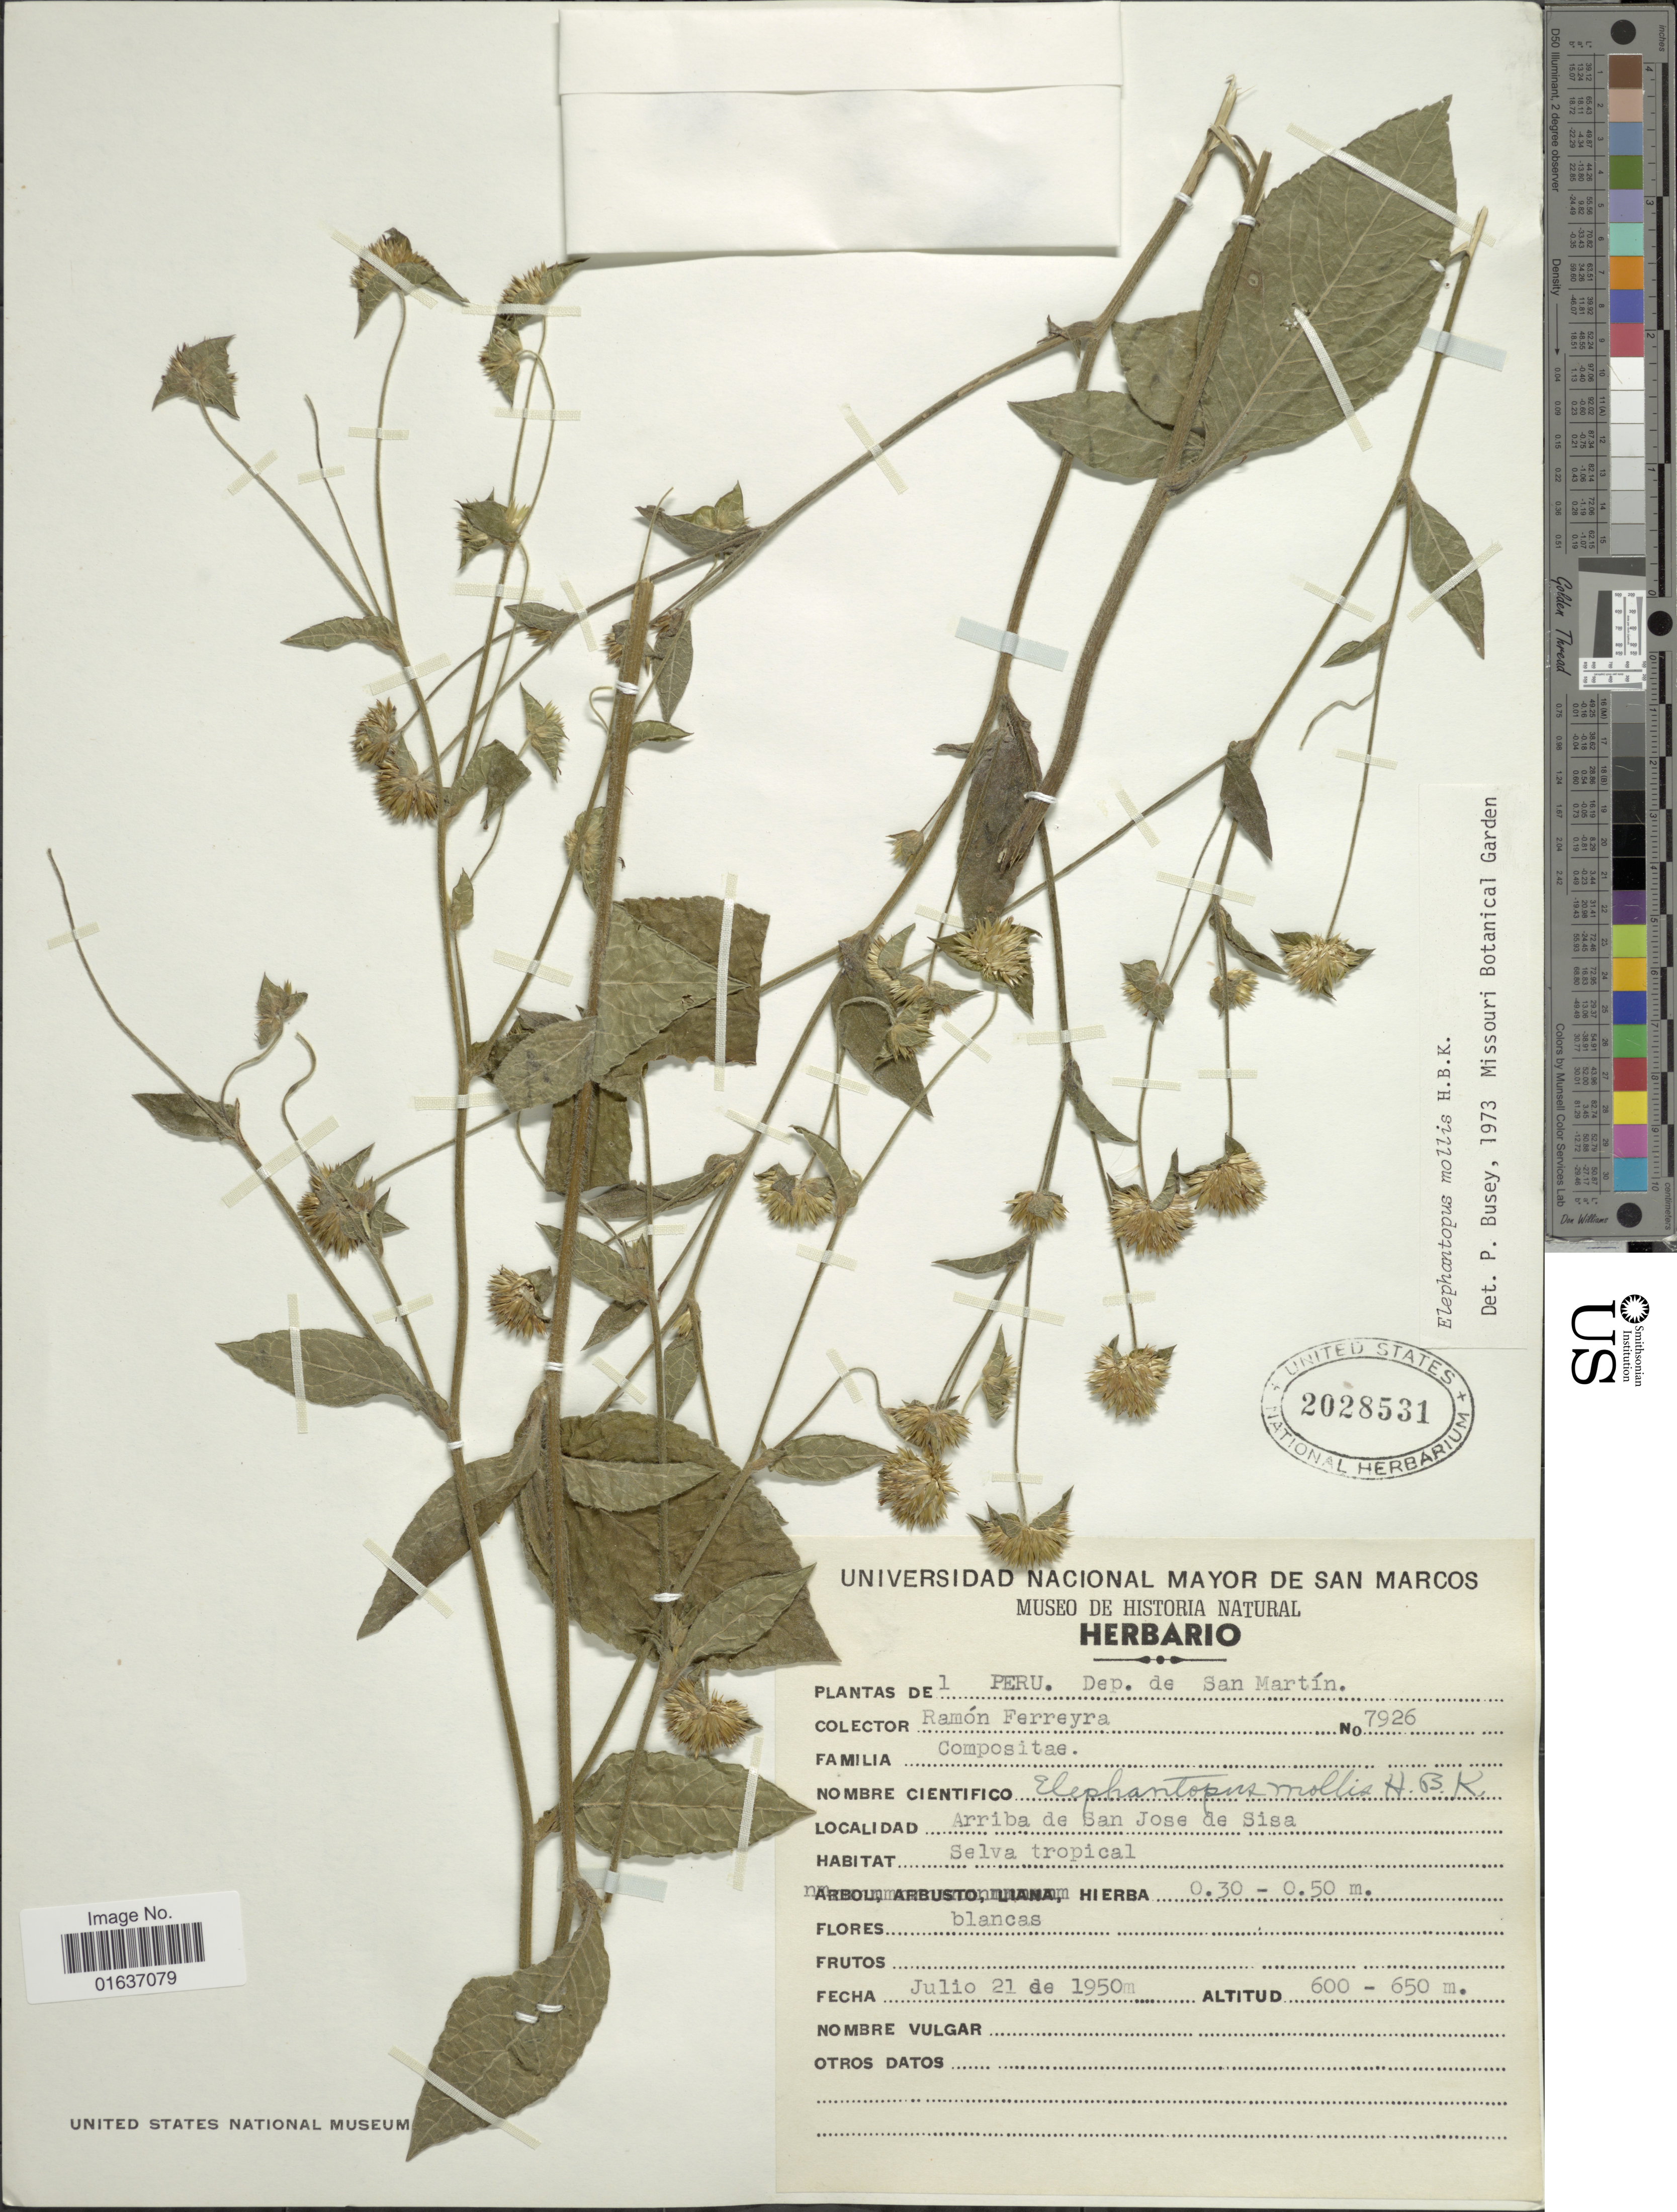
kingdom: Plantae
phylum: Tracheophyta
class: Magnoliopsida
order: Asterales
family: Asteraceae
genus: Elephantopus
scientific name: Elephantopus mollis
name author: Kunth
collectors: R. A. Ferreyra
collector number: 7926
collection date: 1950-07-21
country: Peru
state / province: San Martín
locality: Arriba de San Jose de Sisa, Selva tropical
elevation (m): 600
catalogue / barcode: US 2028531